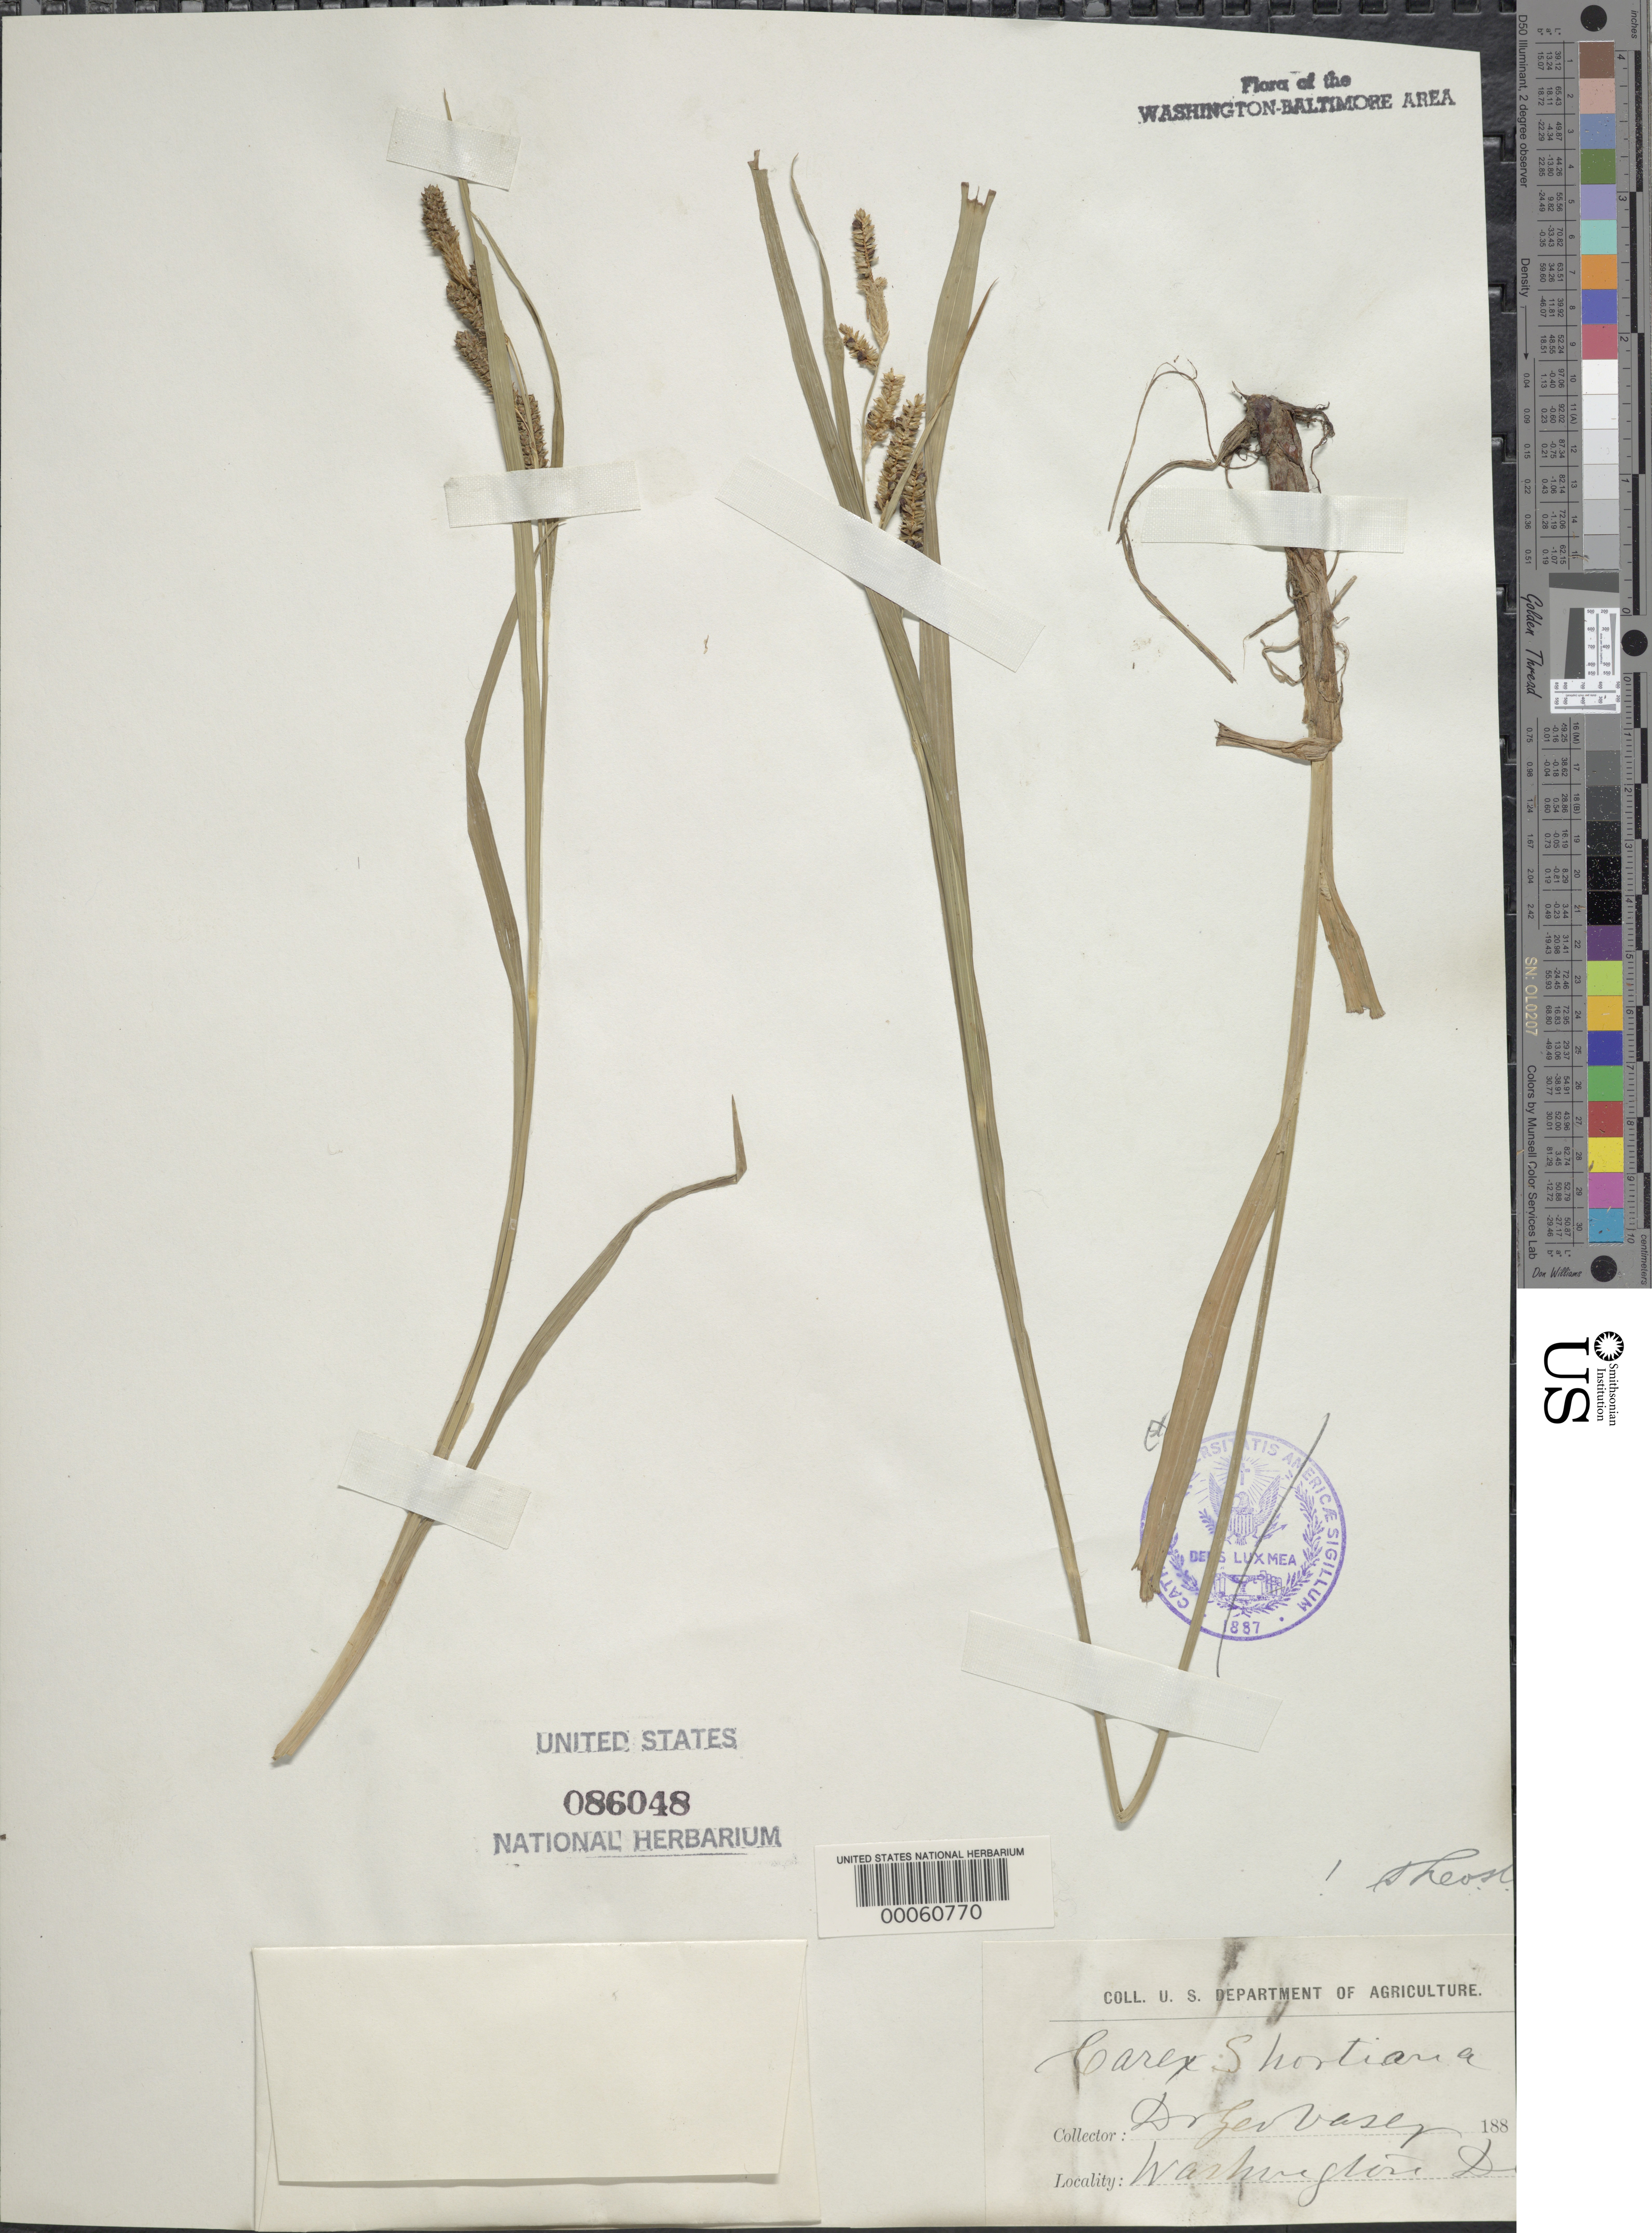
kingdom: Plantae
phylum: Tracheophyta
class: Liliopsida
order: Poales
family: Cyperaceae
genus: Carex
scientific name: Carex shortiana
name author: Dewey & Torr.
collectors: G. R. Vasey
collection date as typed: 188-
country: United States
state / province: District of Columbia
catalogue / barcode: US 86048